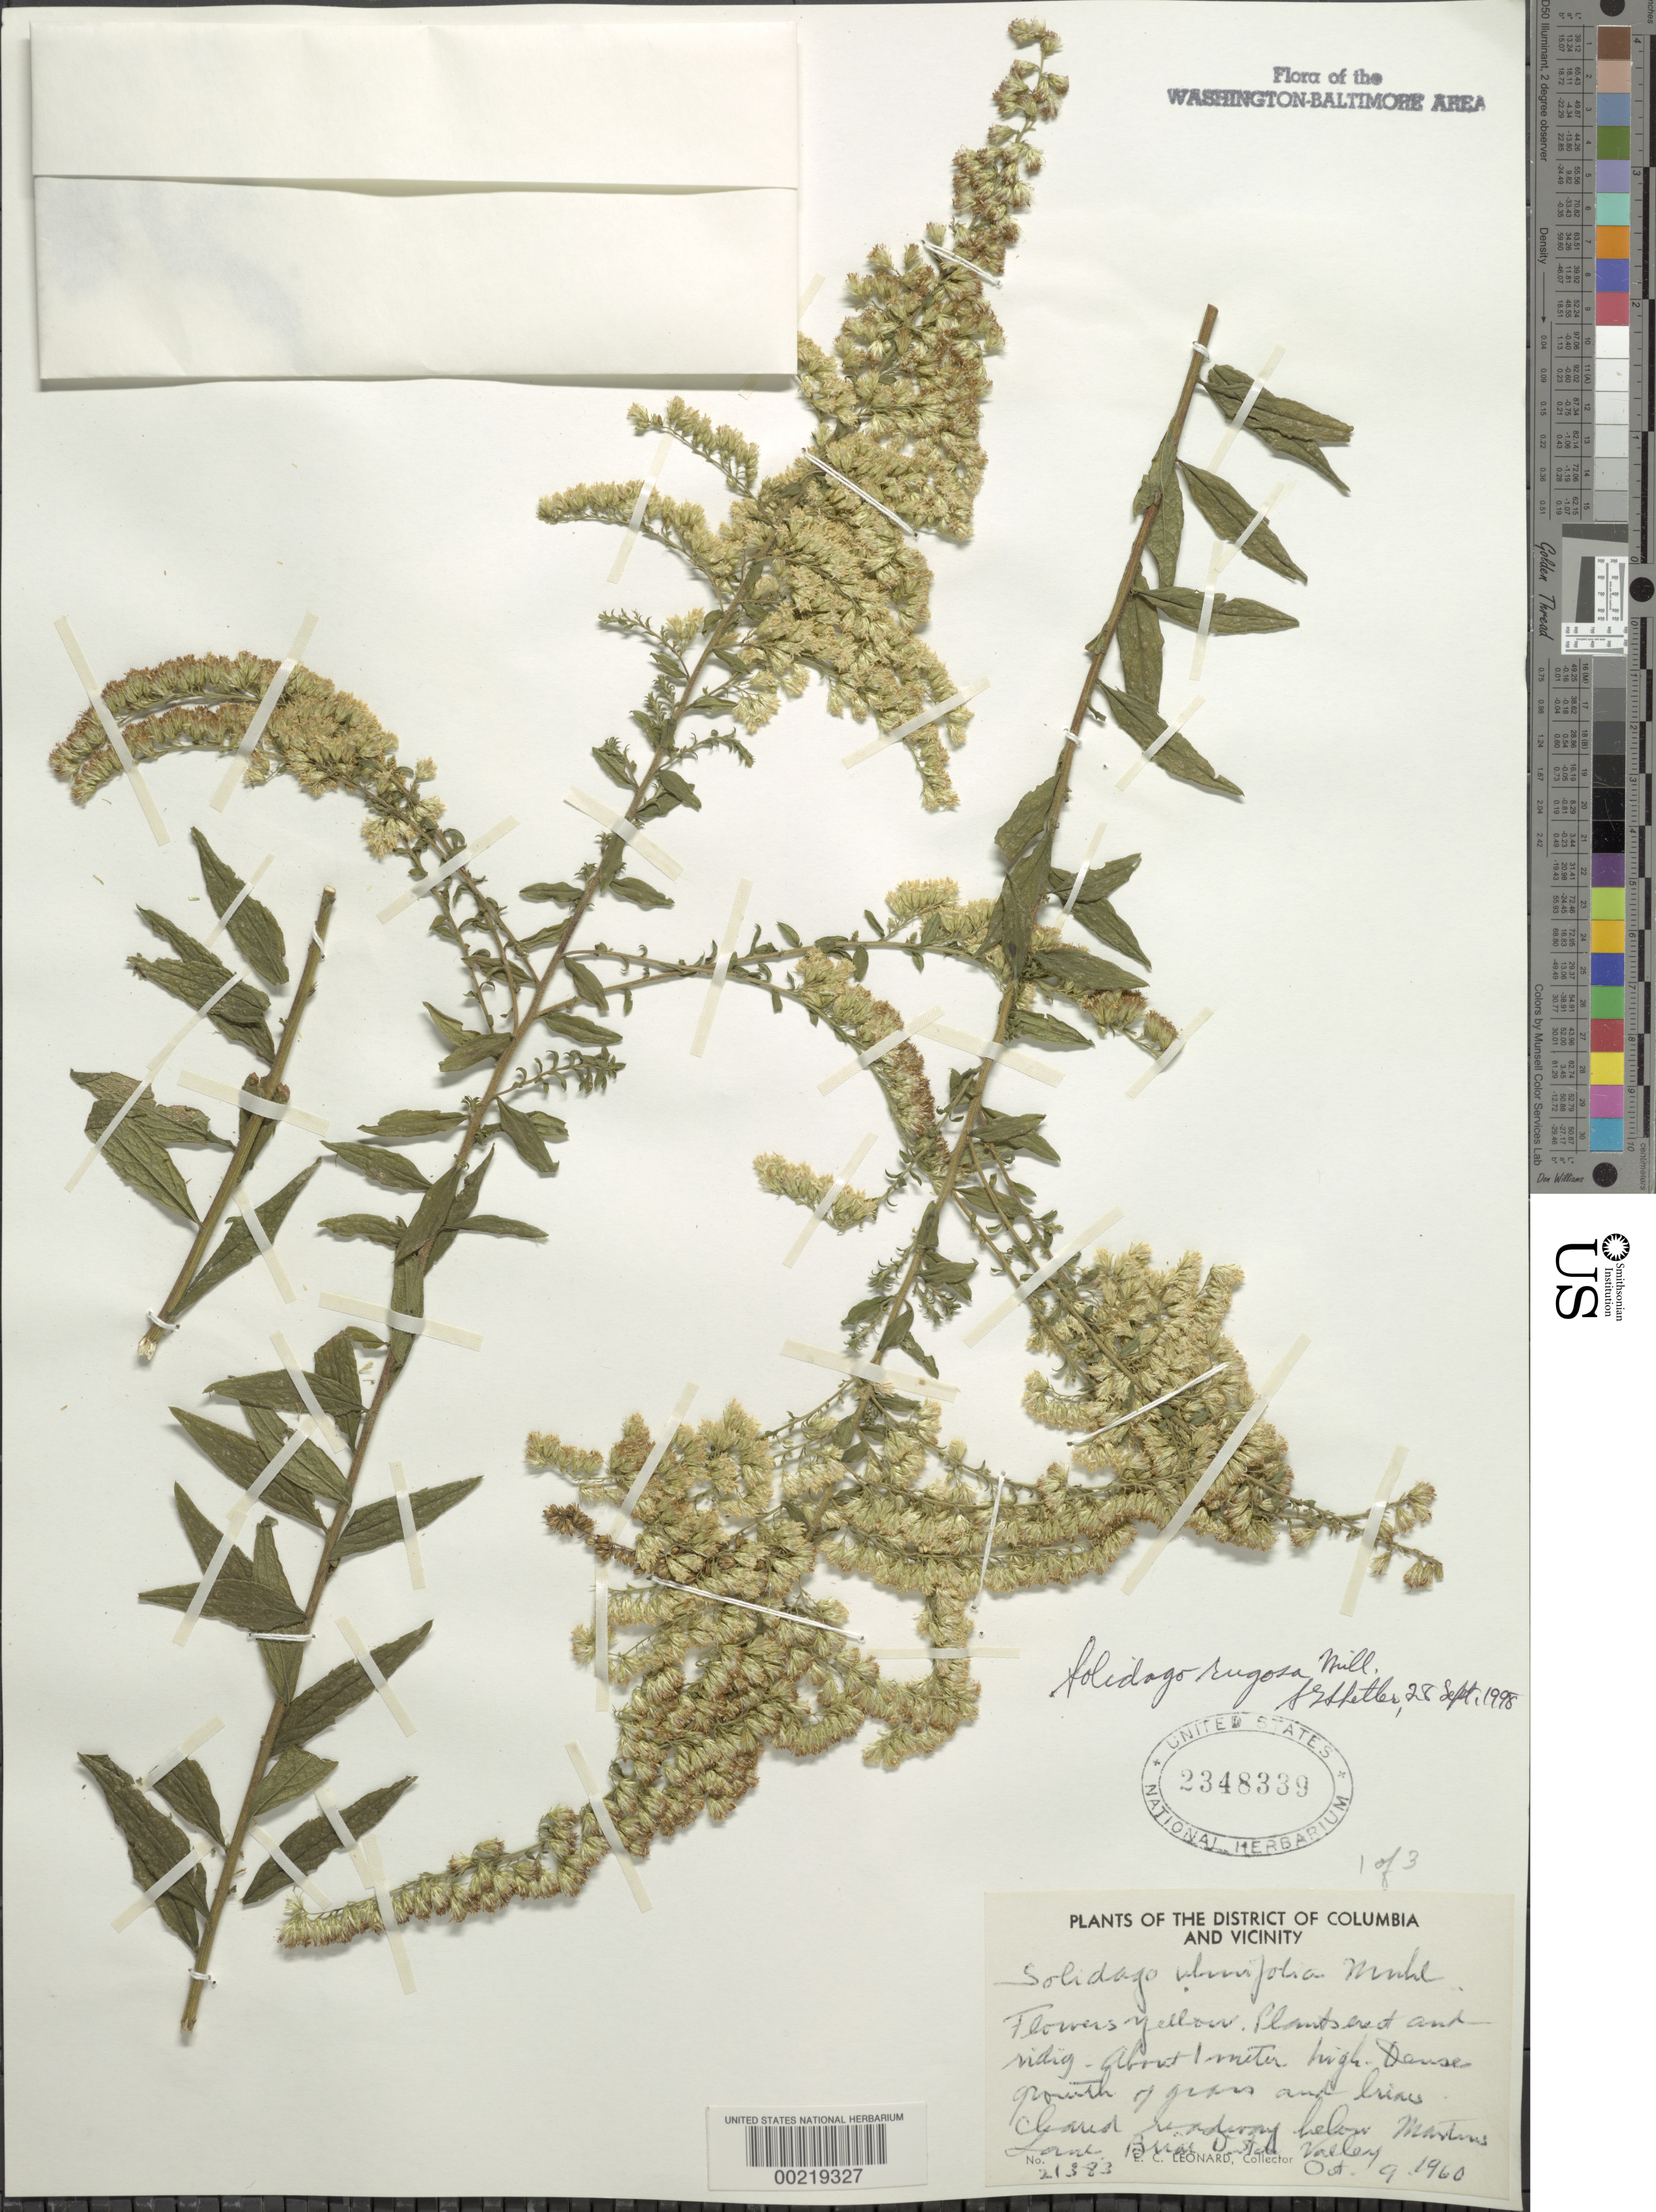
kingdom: Plantae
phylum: Tracheophyta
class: Magnoliopsida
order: Asterales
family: Asteraceae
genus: Solidago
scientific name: Solidago ulmifolia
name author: Muhl. ex Willd.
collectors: E. C. Leonard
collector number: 21383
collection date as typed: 09 Oct 1960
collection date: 1960-10-09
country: United States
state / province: Maryland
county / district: Prince George's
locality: Briar Ditch Valley below Martins Lane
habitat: Weedy roadside clearing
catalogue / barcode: US 2348339